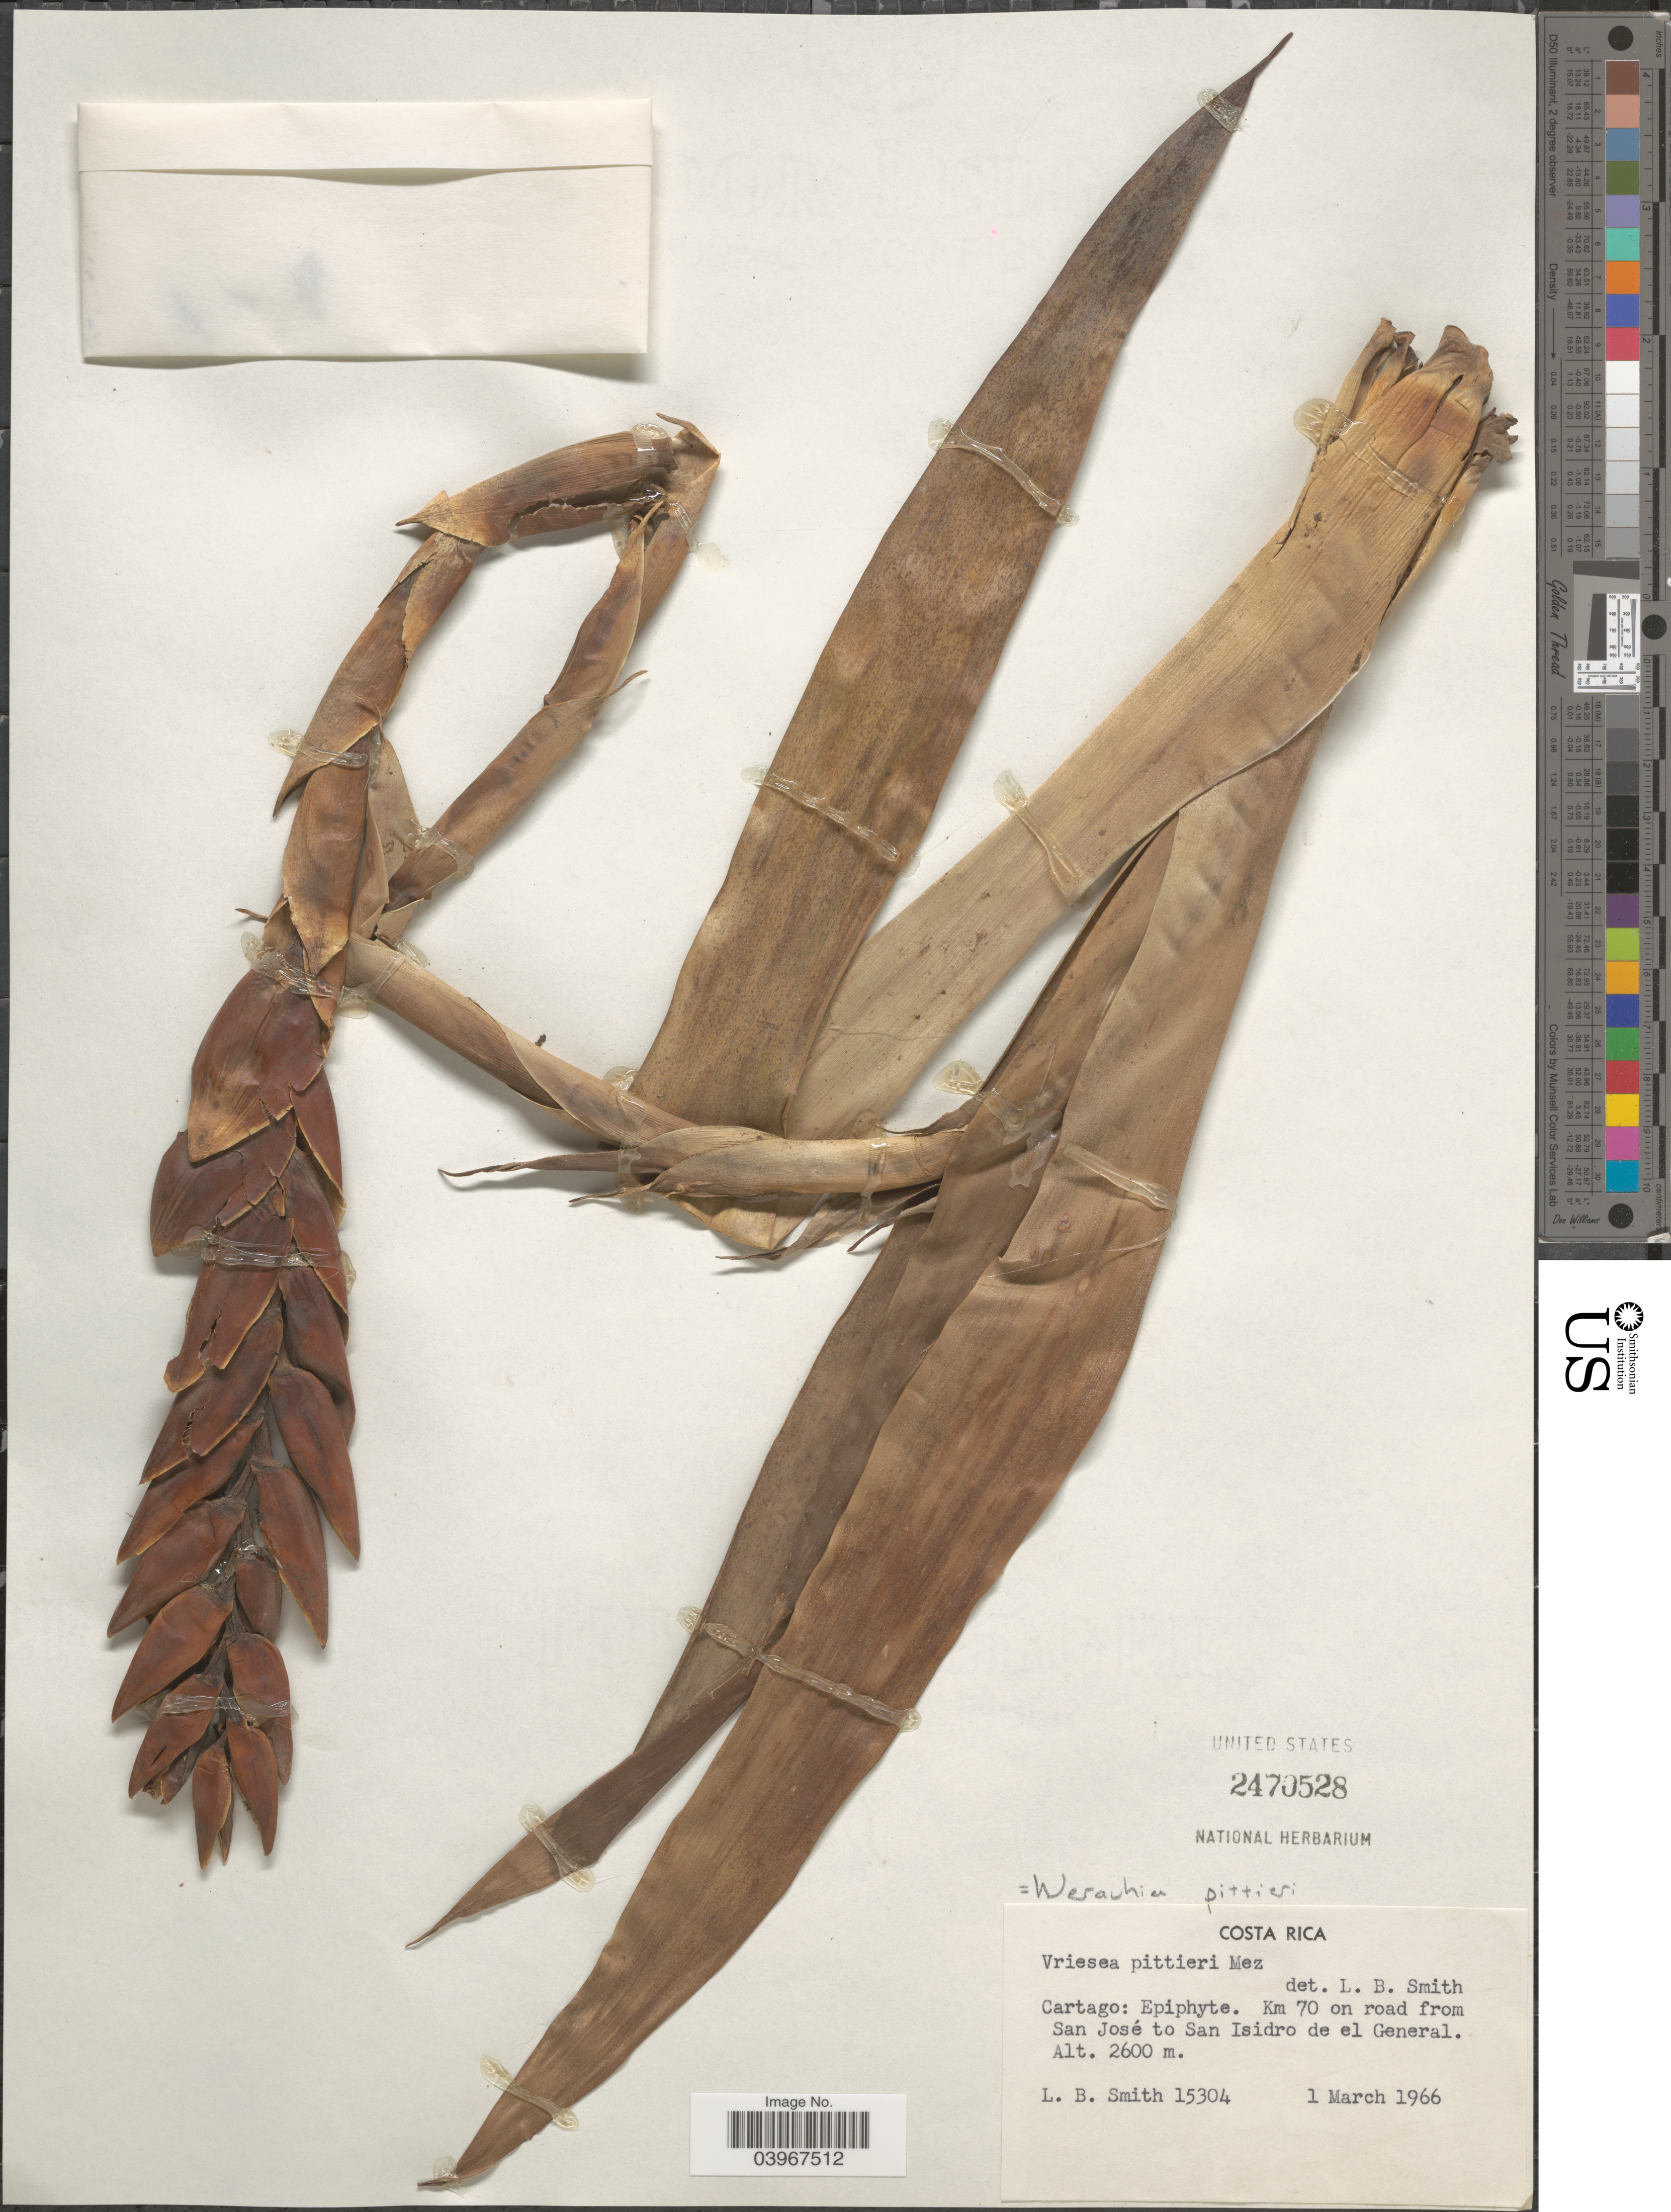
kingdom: Plantae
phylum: Tracheophyta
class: Liliopsida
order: Poales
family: Bromeliaceae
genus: Werauhia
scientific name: Werauhia pittieri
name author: (Mez) J.R. Grant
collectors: L. Smith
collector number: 15304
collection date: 1966-03-01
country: Costa Rica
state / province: Cartago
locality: Epiphyte. Km 70 on road from San José to San Isidro de el General.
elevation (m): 2600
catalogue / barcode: US 2470528